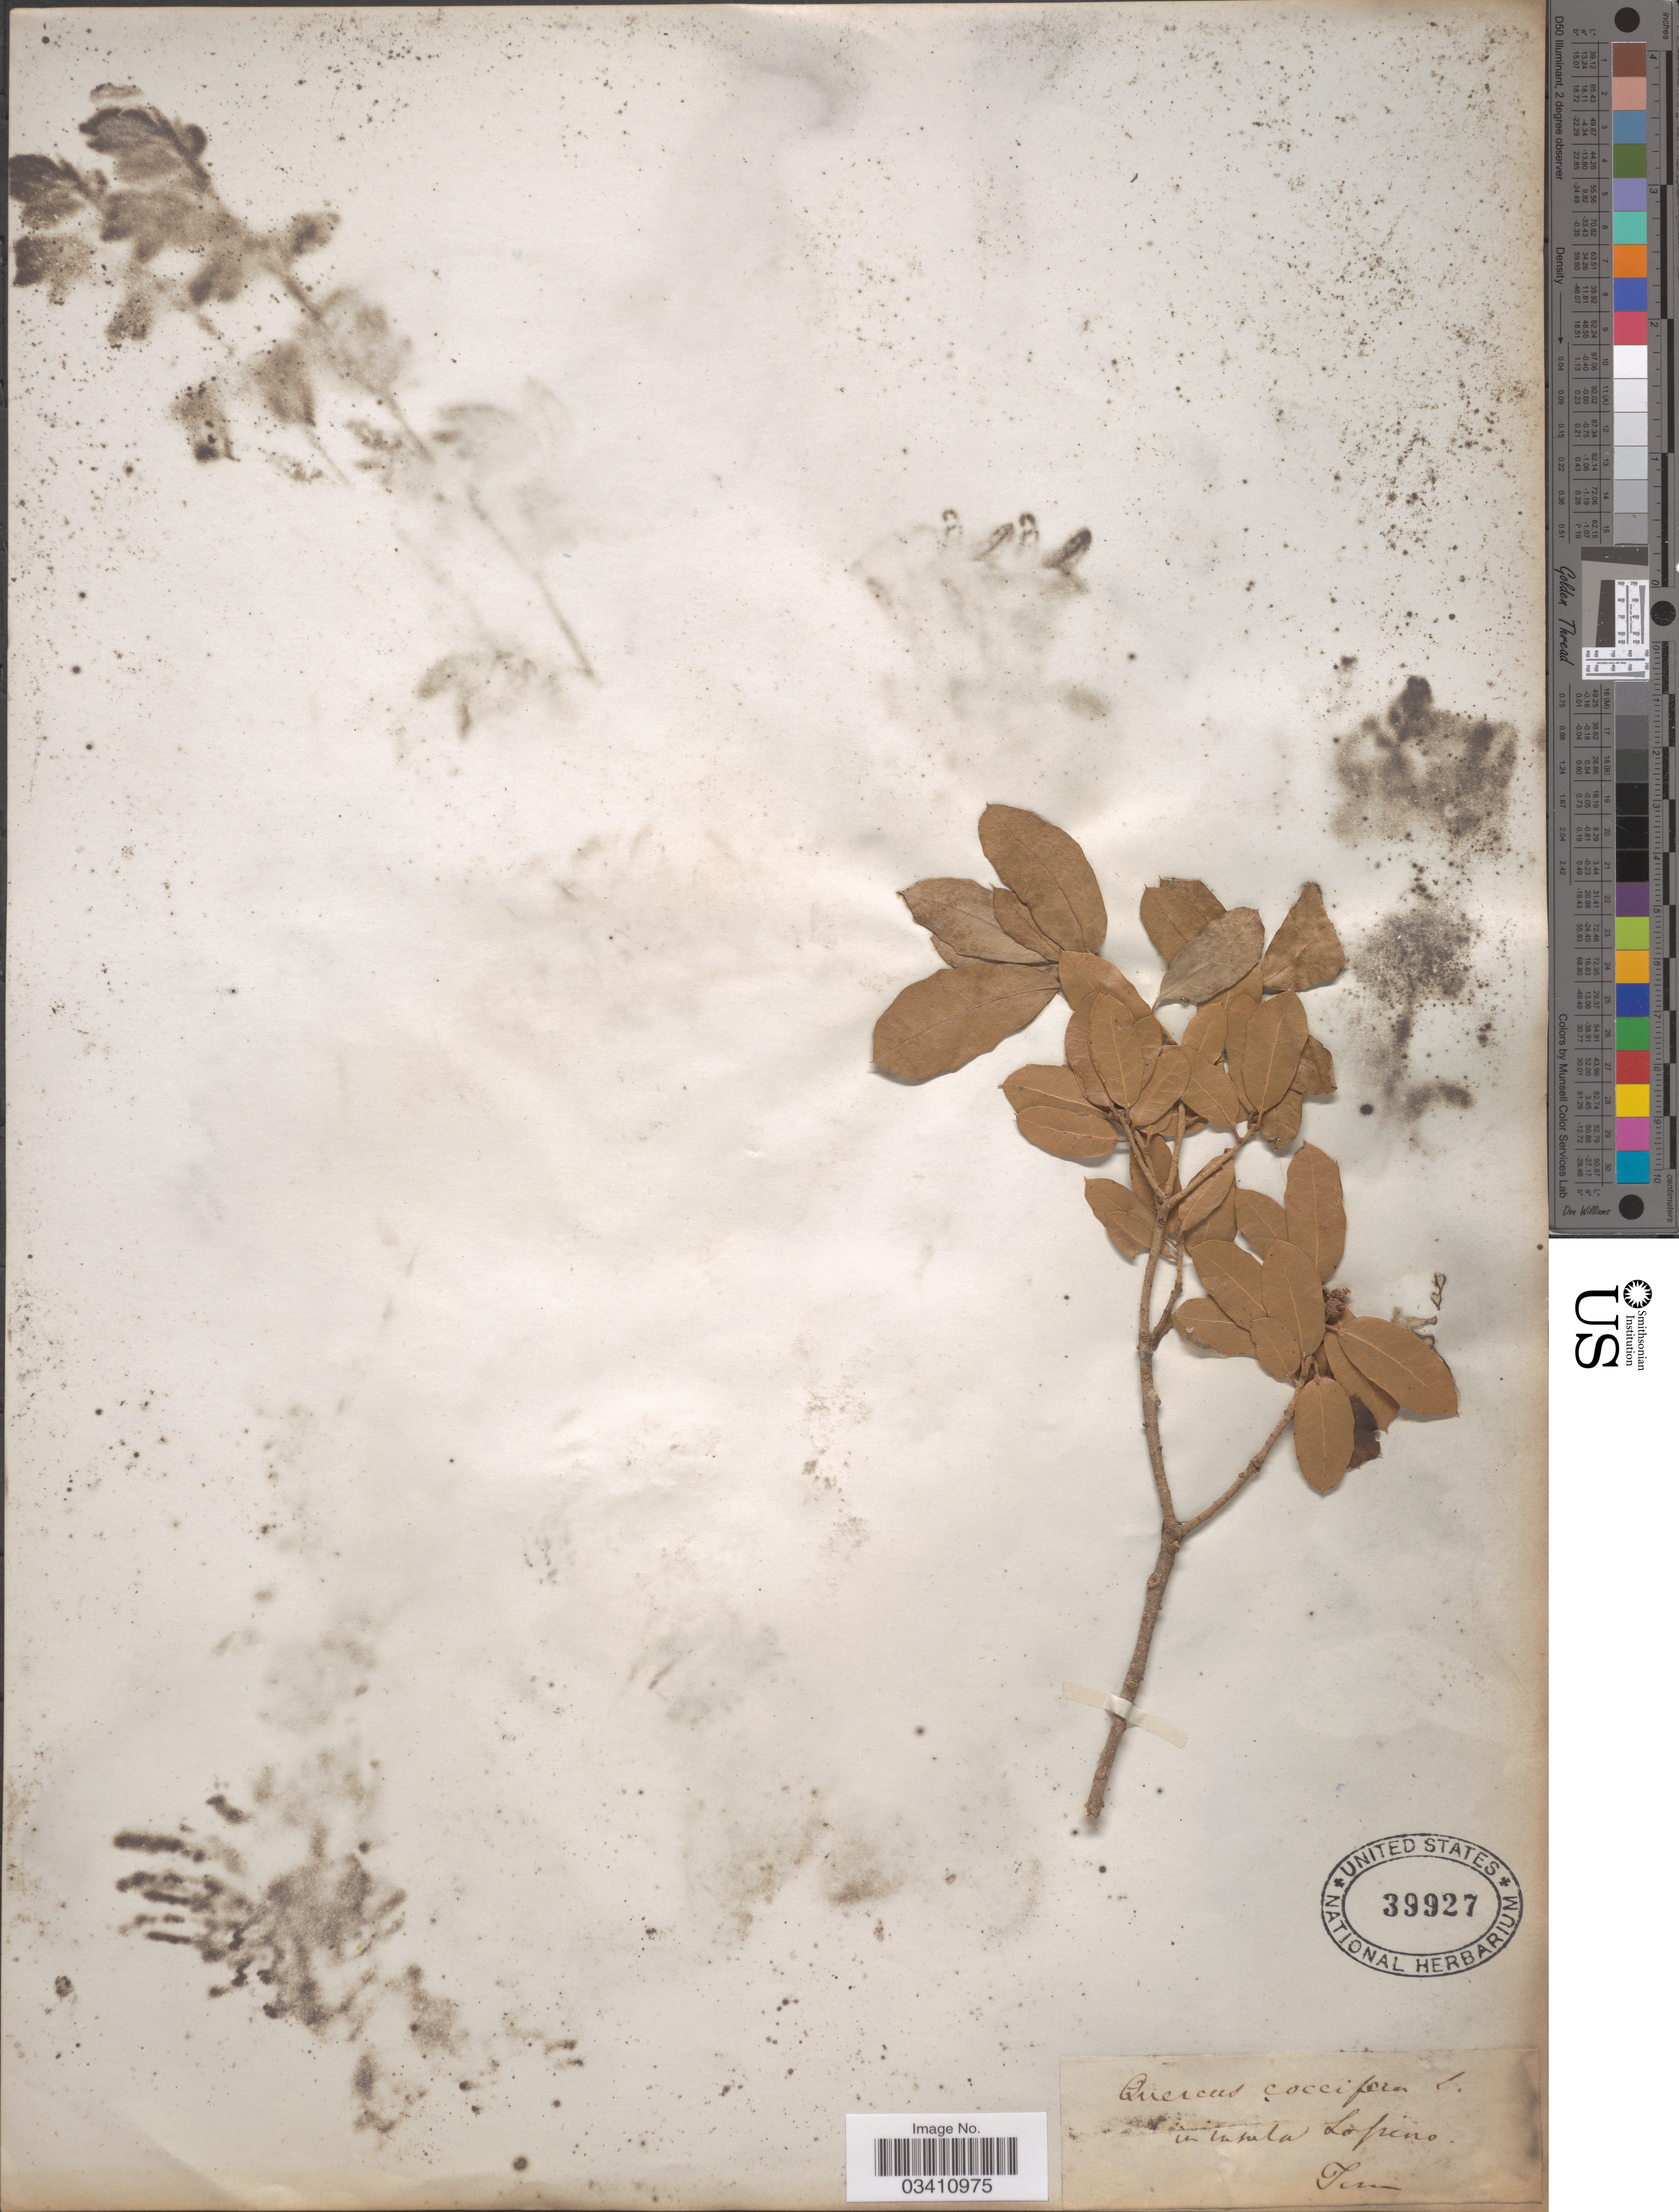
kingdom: Plantae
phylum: Tracheophyta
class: Magnoliopsida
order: Fagales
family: Fagaceae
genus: Quercus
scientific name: Quercus coccifera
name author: L.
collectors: Tomm.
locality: In insula Lopino [interpreted].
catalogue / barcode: US 39927